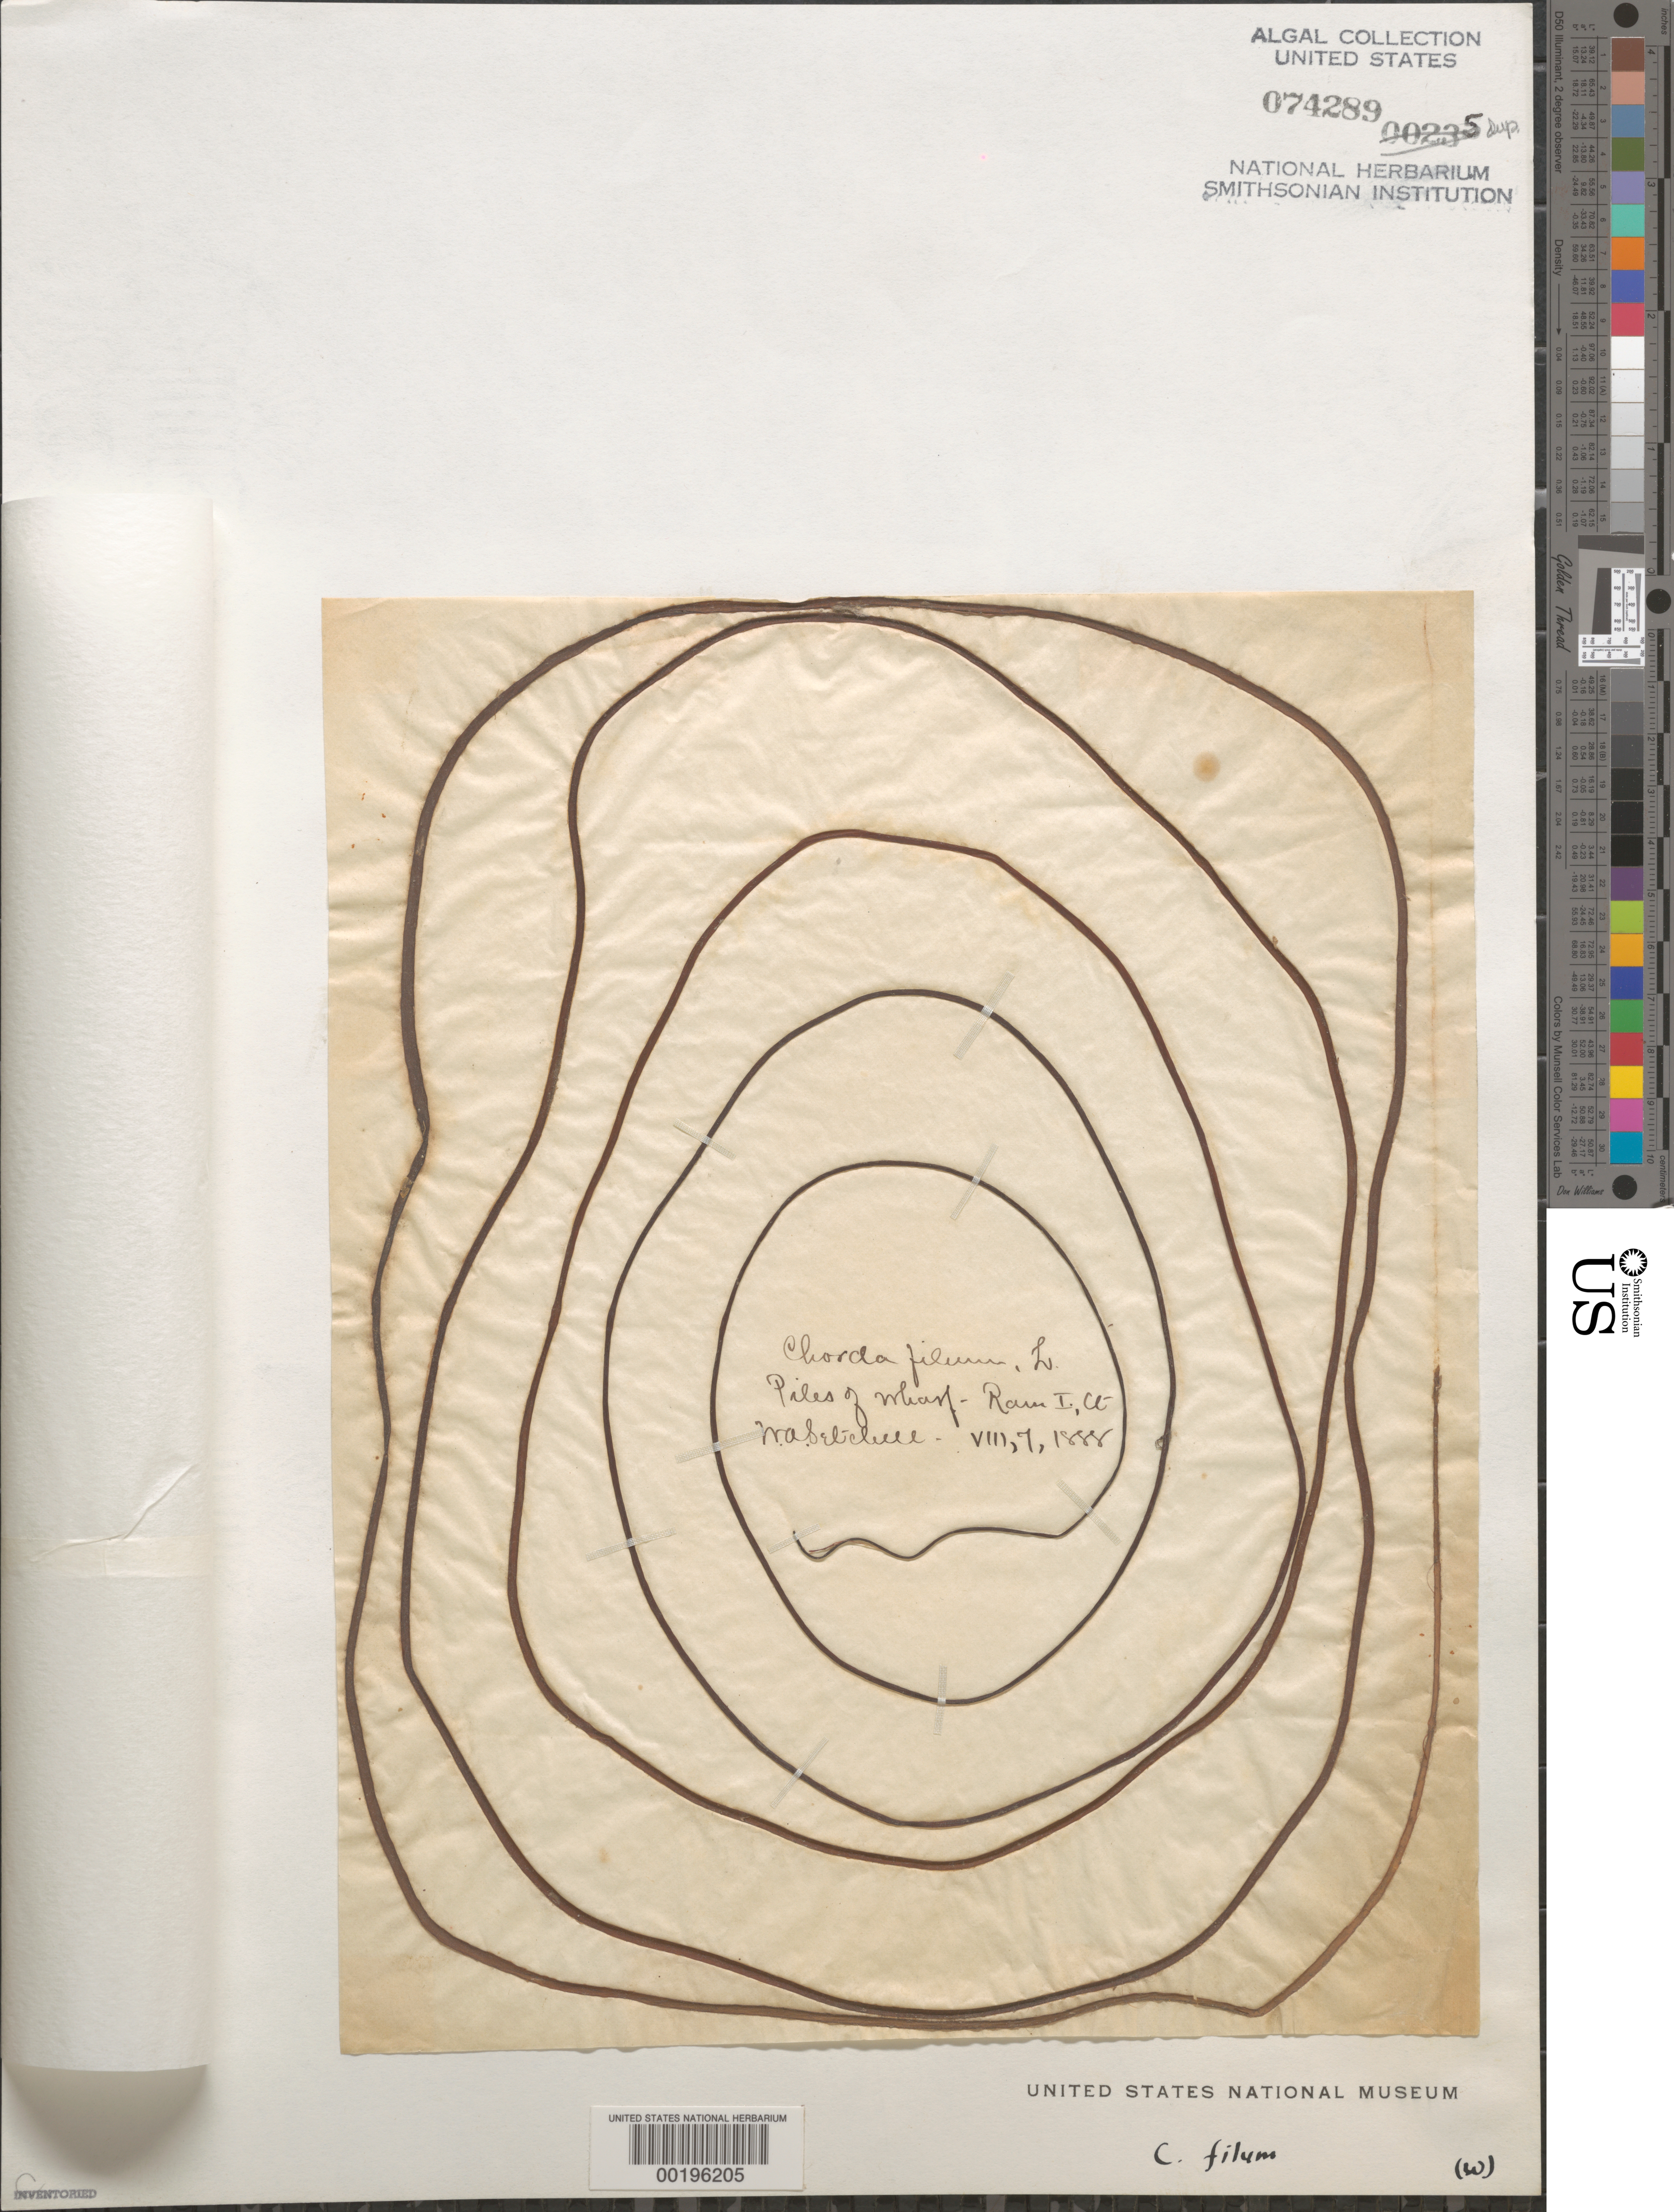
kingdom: Chromista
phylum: Ochrophyta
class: Phaeophyceae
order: Laminariales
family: Chordaceae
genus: Chorda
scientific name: Chorda filum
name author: (L.) Stackh.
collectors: W. Setchell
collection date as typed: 07 Aug 1888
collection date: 1888-08-07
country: United States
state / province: Connecticut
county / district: Fairfield County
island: Ram Island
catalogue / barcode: US 74289